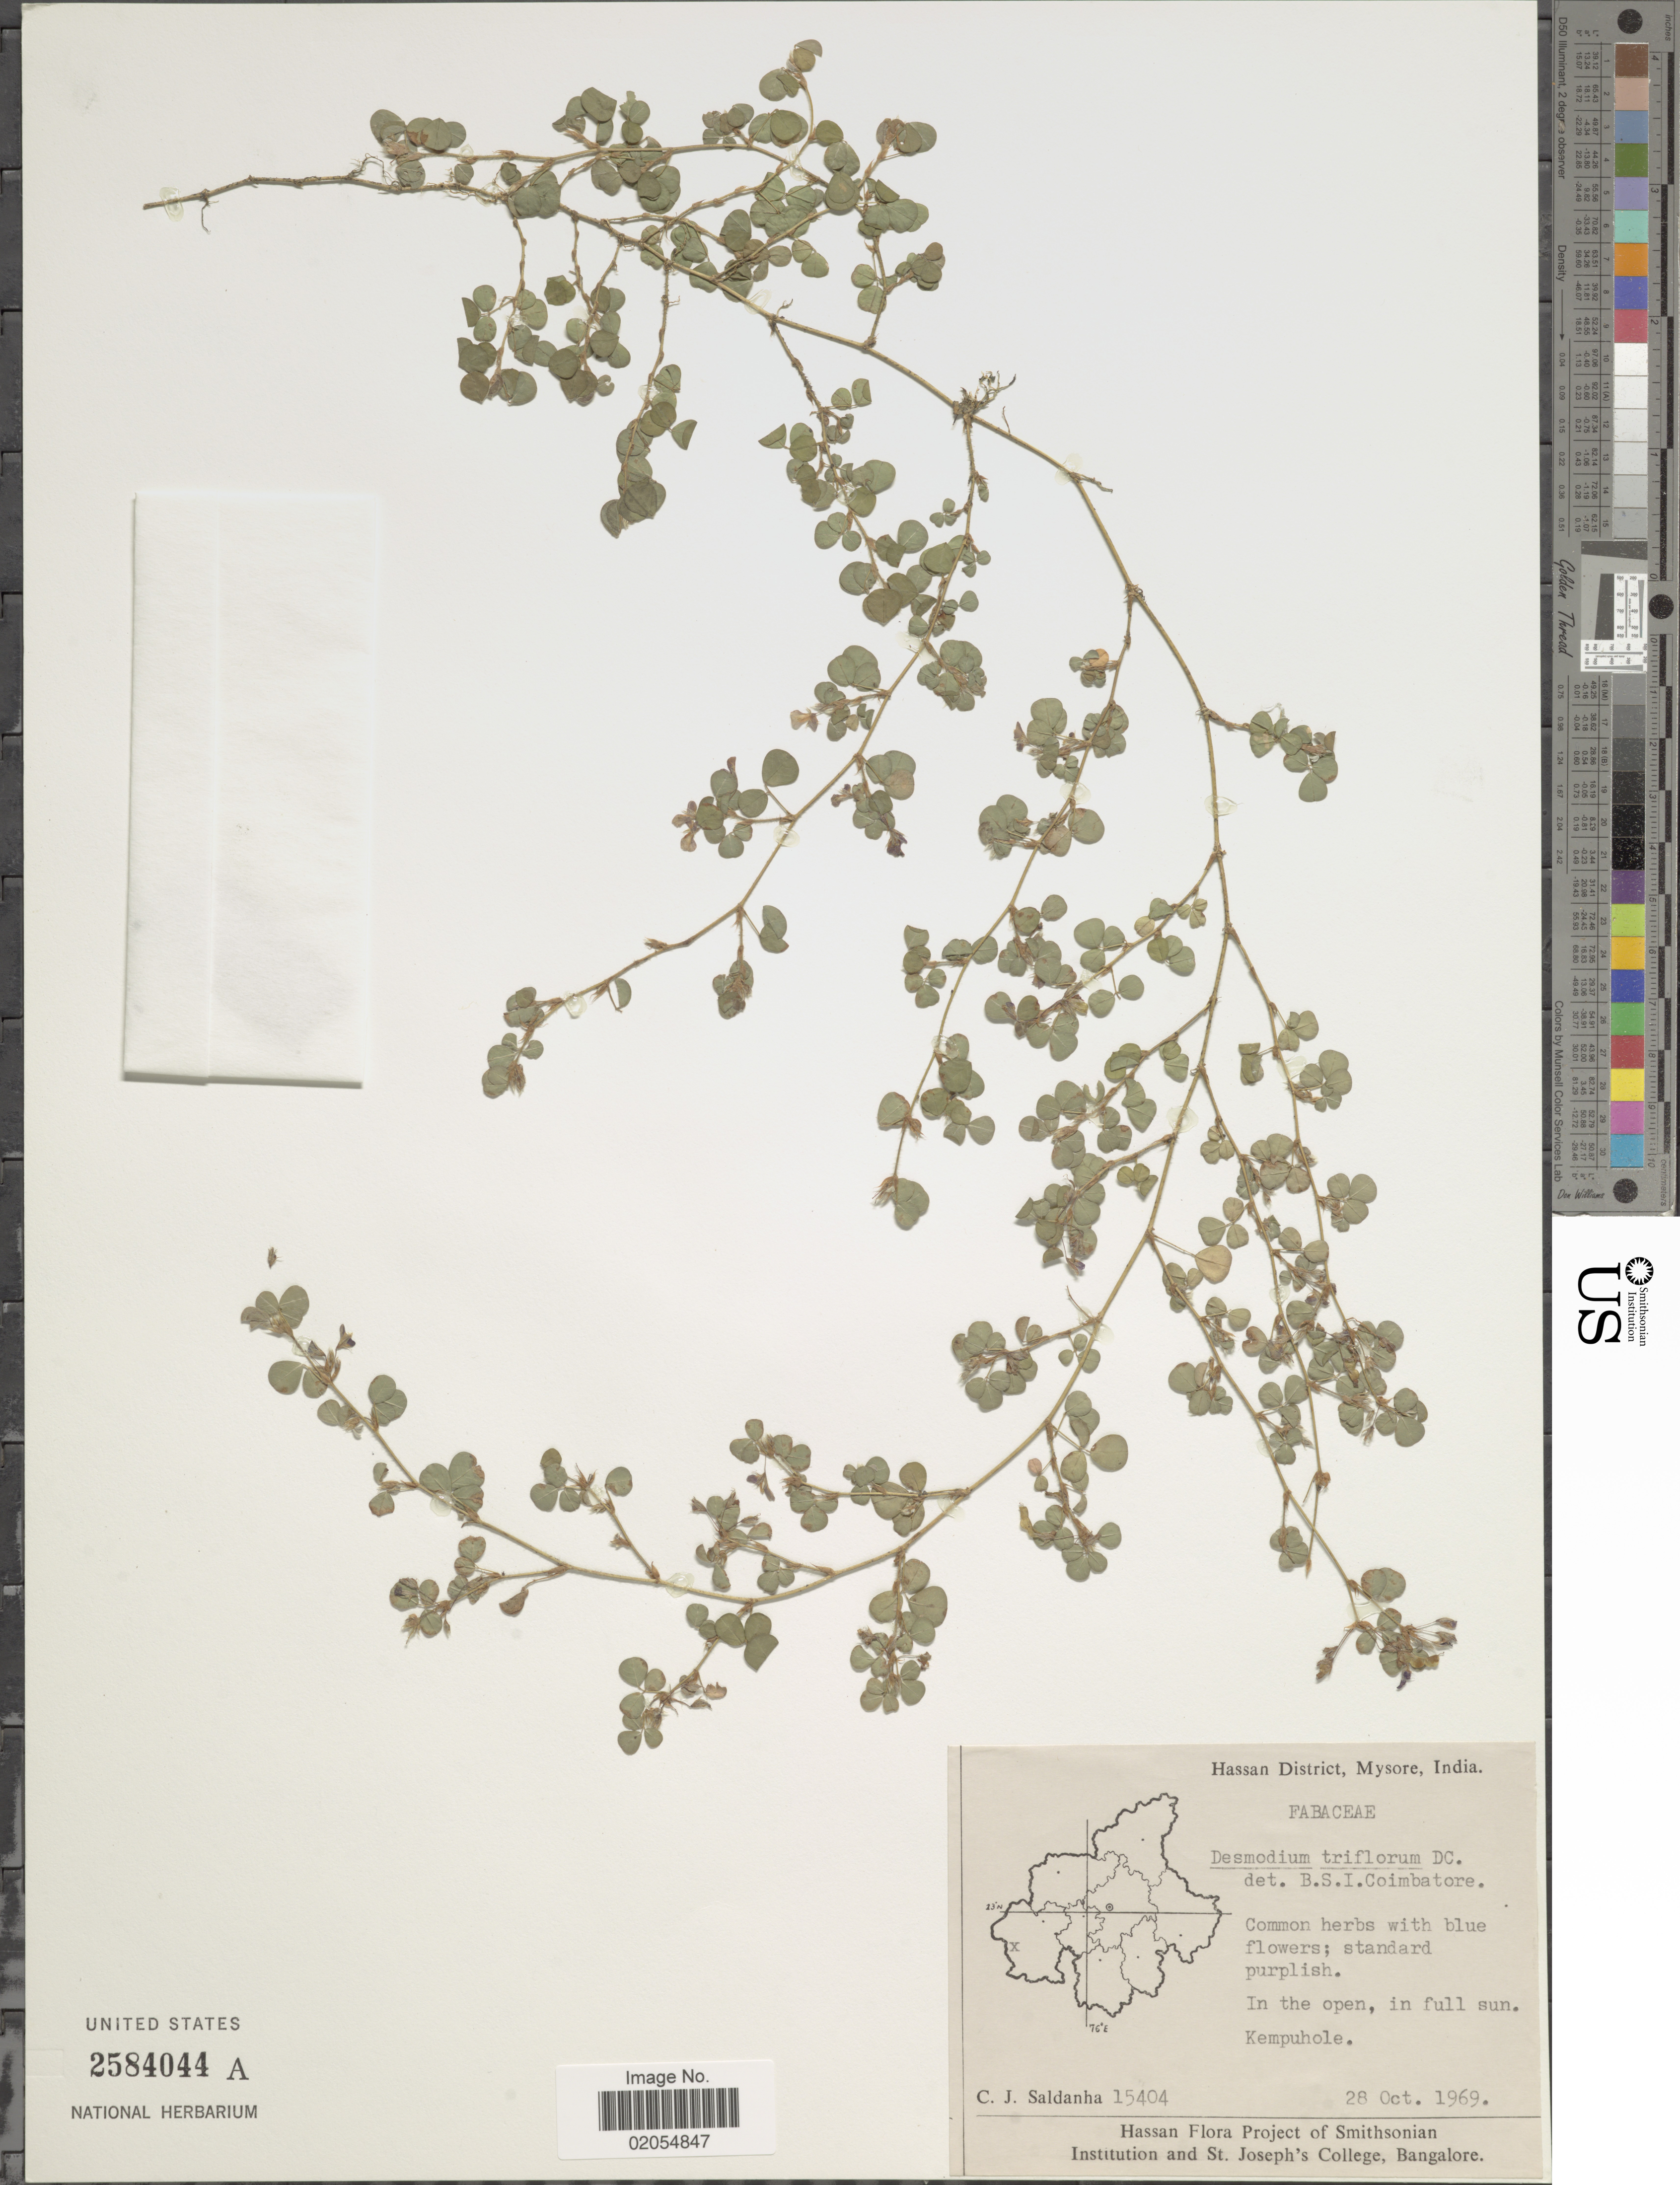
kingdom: Plantae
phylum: Tracheophyta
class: Magnoliopsida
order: Fabales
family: Fabaceae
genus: Grona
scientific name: Grona triflora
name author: (L.) H. Ohashi & K. Ohashi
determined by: Strong, Mark T., (BOT), Smithsonian Institution - National Museum of Natural History (UNITED STATES)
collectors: C. J. Saldanha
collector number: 15404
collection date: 1969-10-28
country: India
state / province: Karnataka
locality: Hassan District, Mysore, Kempuhole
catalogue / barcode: US 2584044A